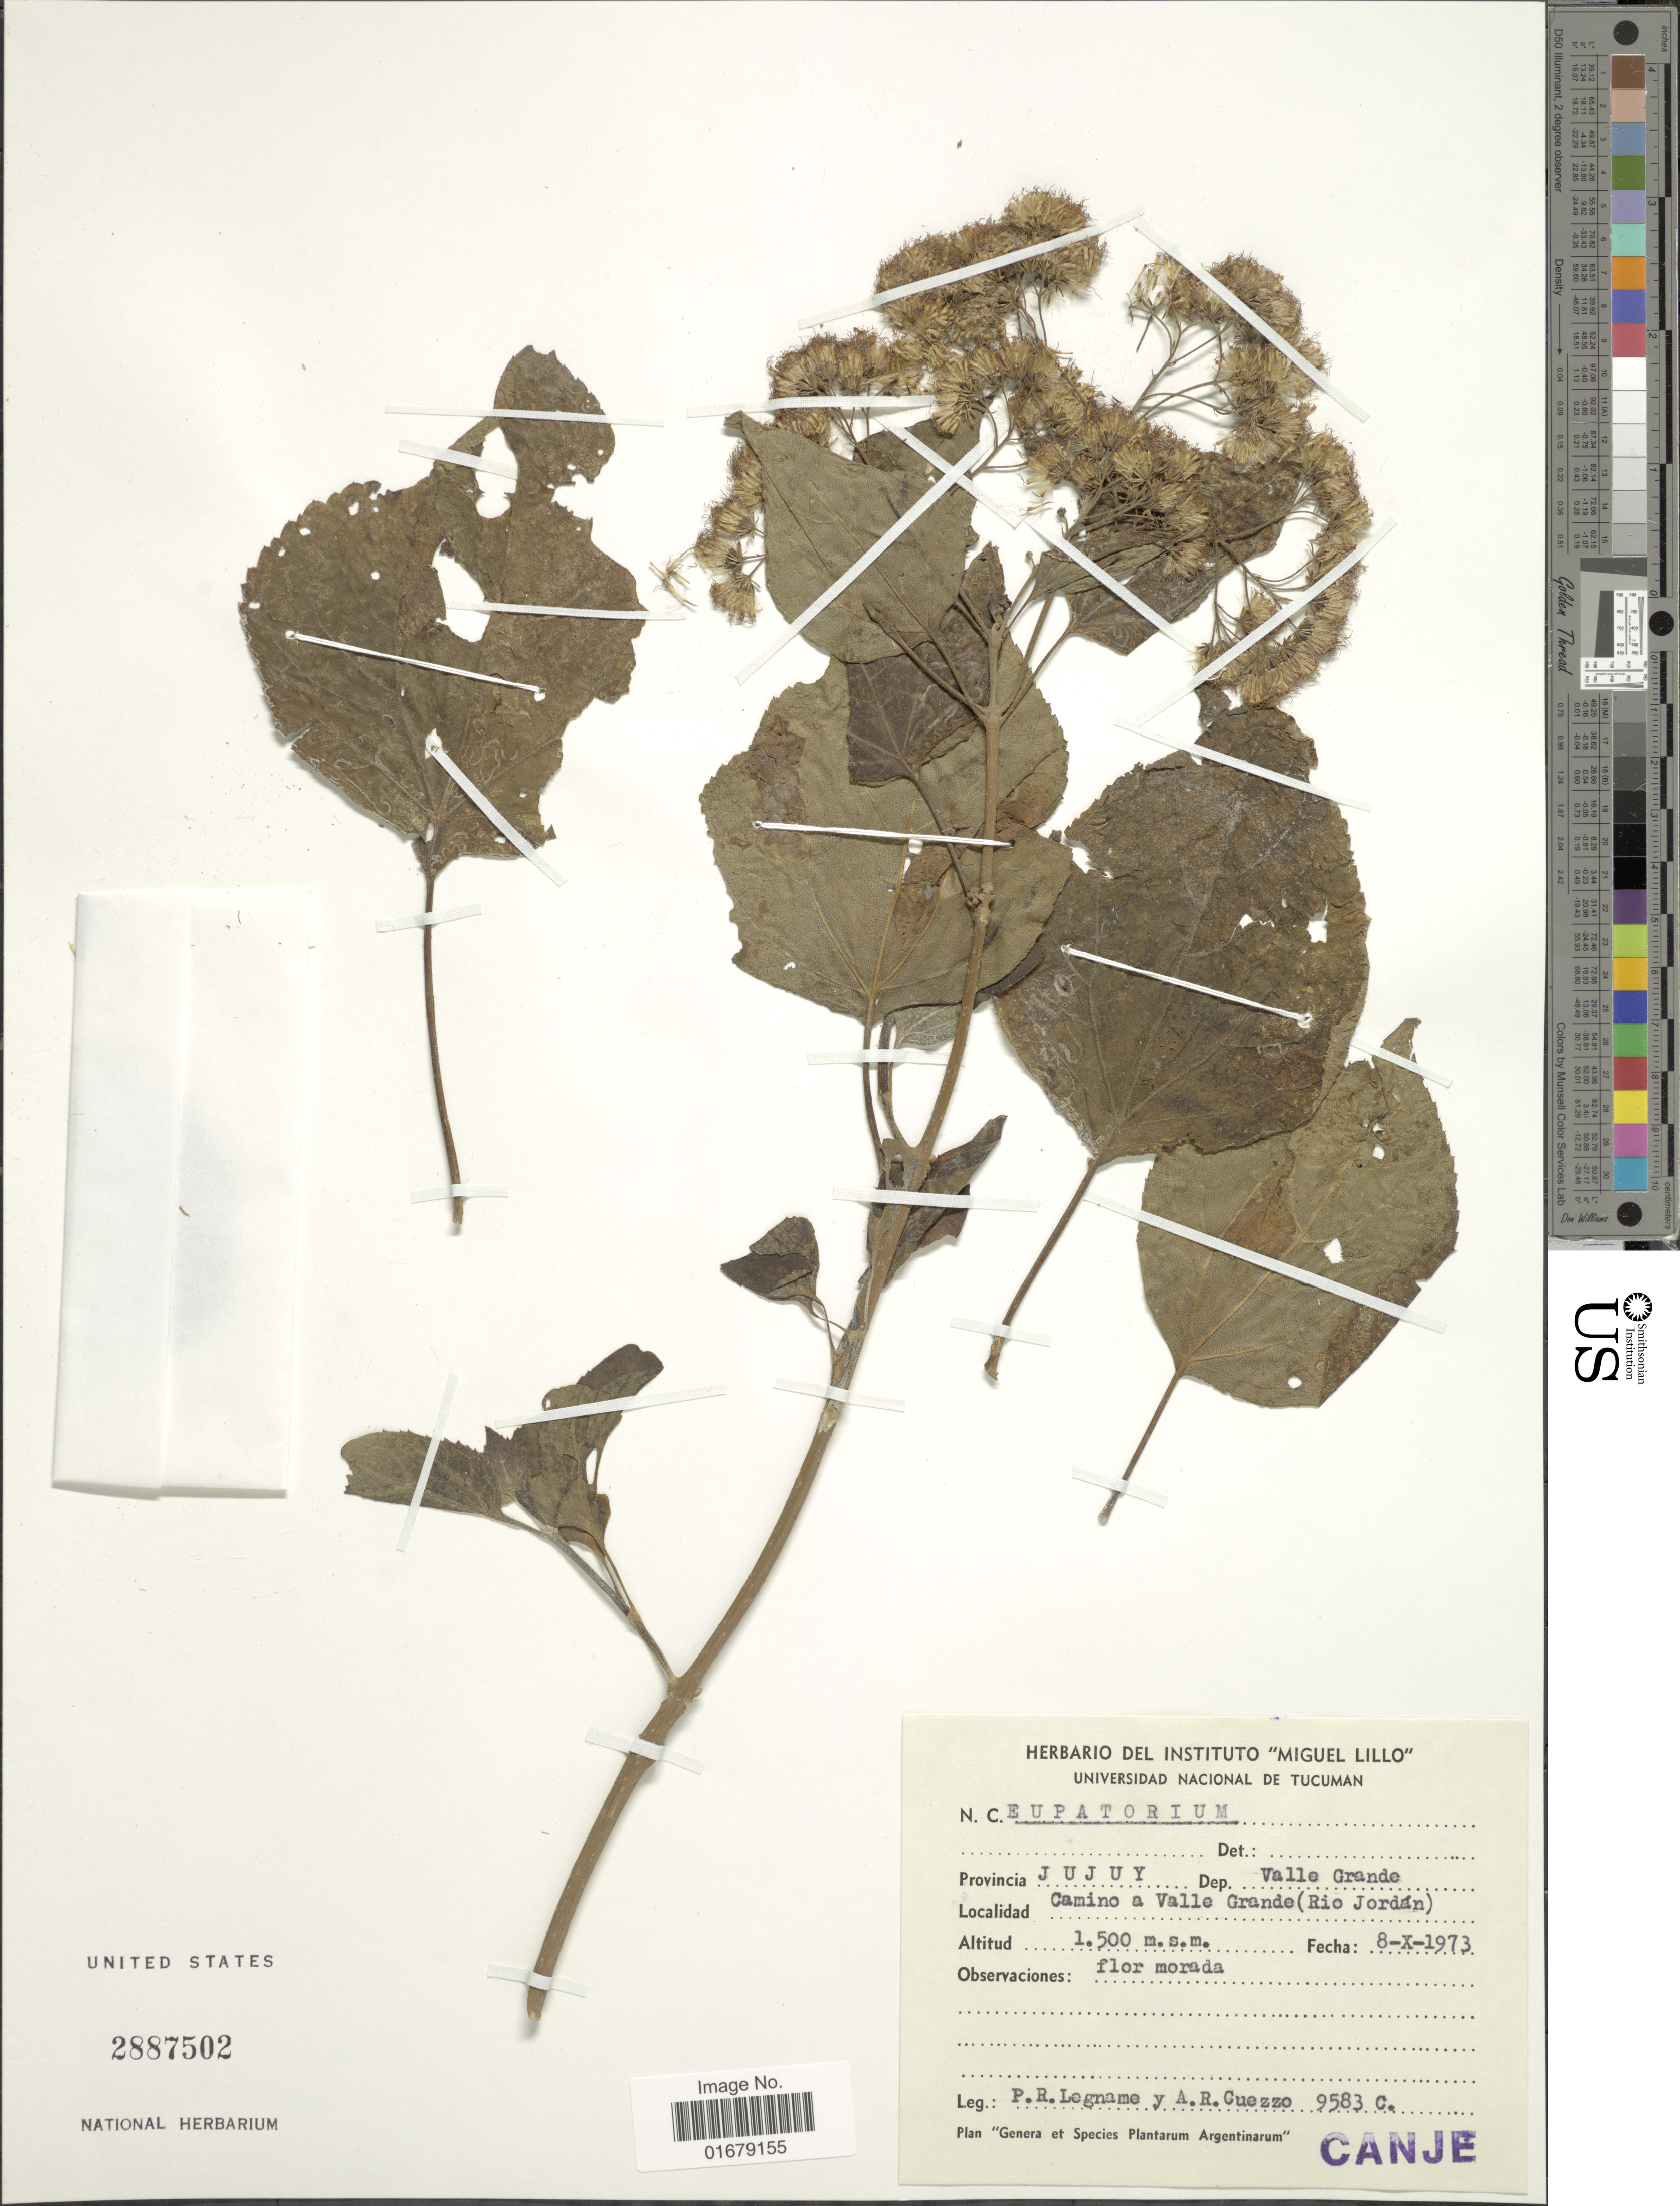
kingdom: Plantae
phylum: Tracheophyta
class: Magnoliopsida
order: Asterales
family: Asteraceae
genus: Kaunia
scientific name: Kaunia lasiophthalma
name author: (Hieron.) R.M. King & H. Rob.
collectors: P. R. Legname & A. Cuezzo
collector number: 9583C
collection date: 1973-10-08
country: Argentina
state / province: Jujuy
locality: Provincia Jujuy. Dep. Valle Grande. Camino a Valle Grande (Rio jordan)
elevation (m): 1500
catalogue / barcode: US 2887502